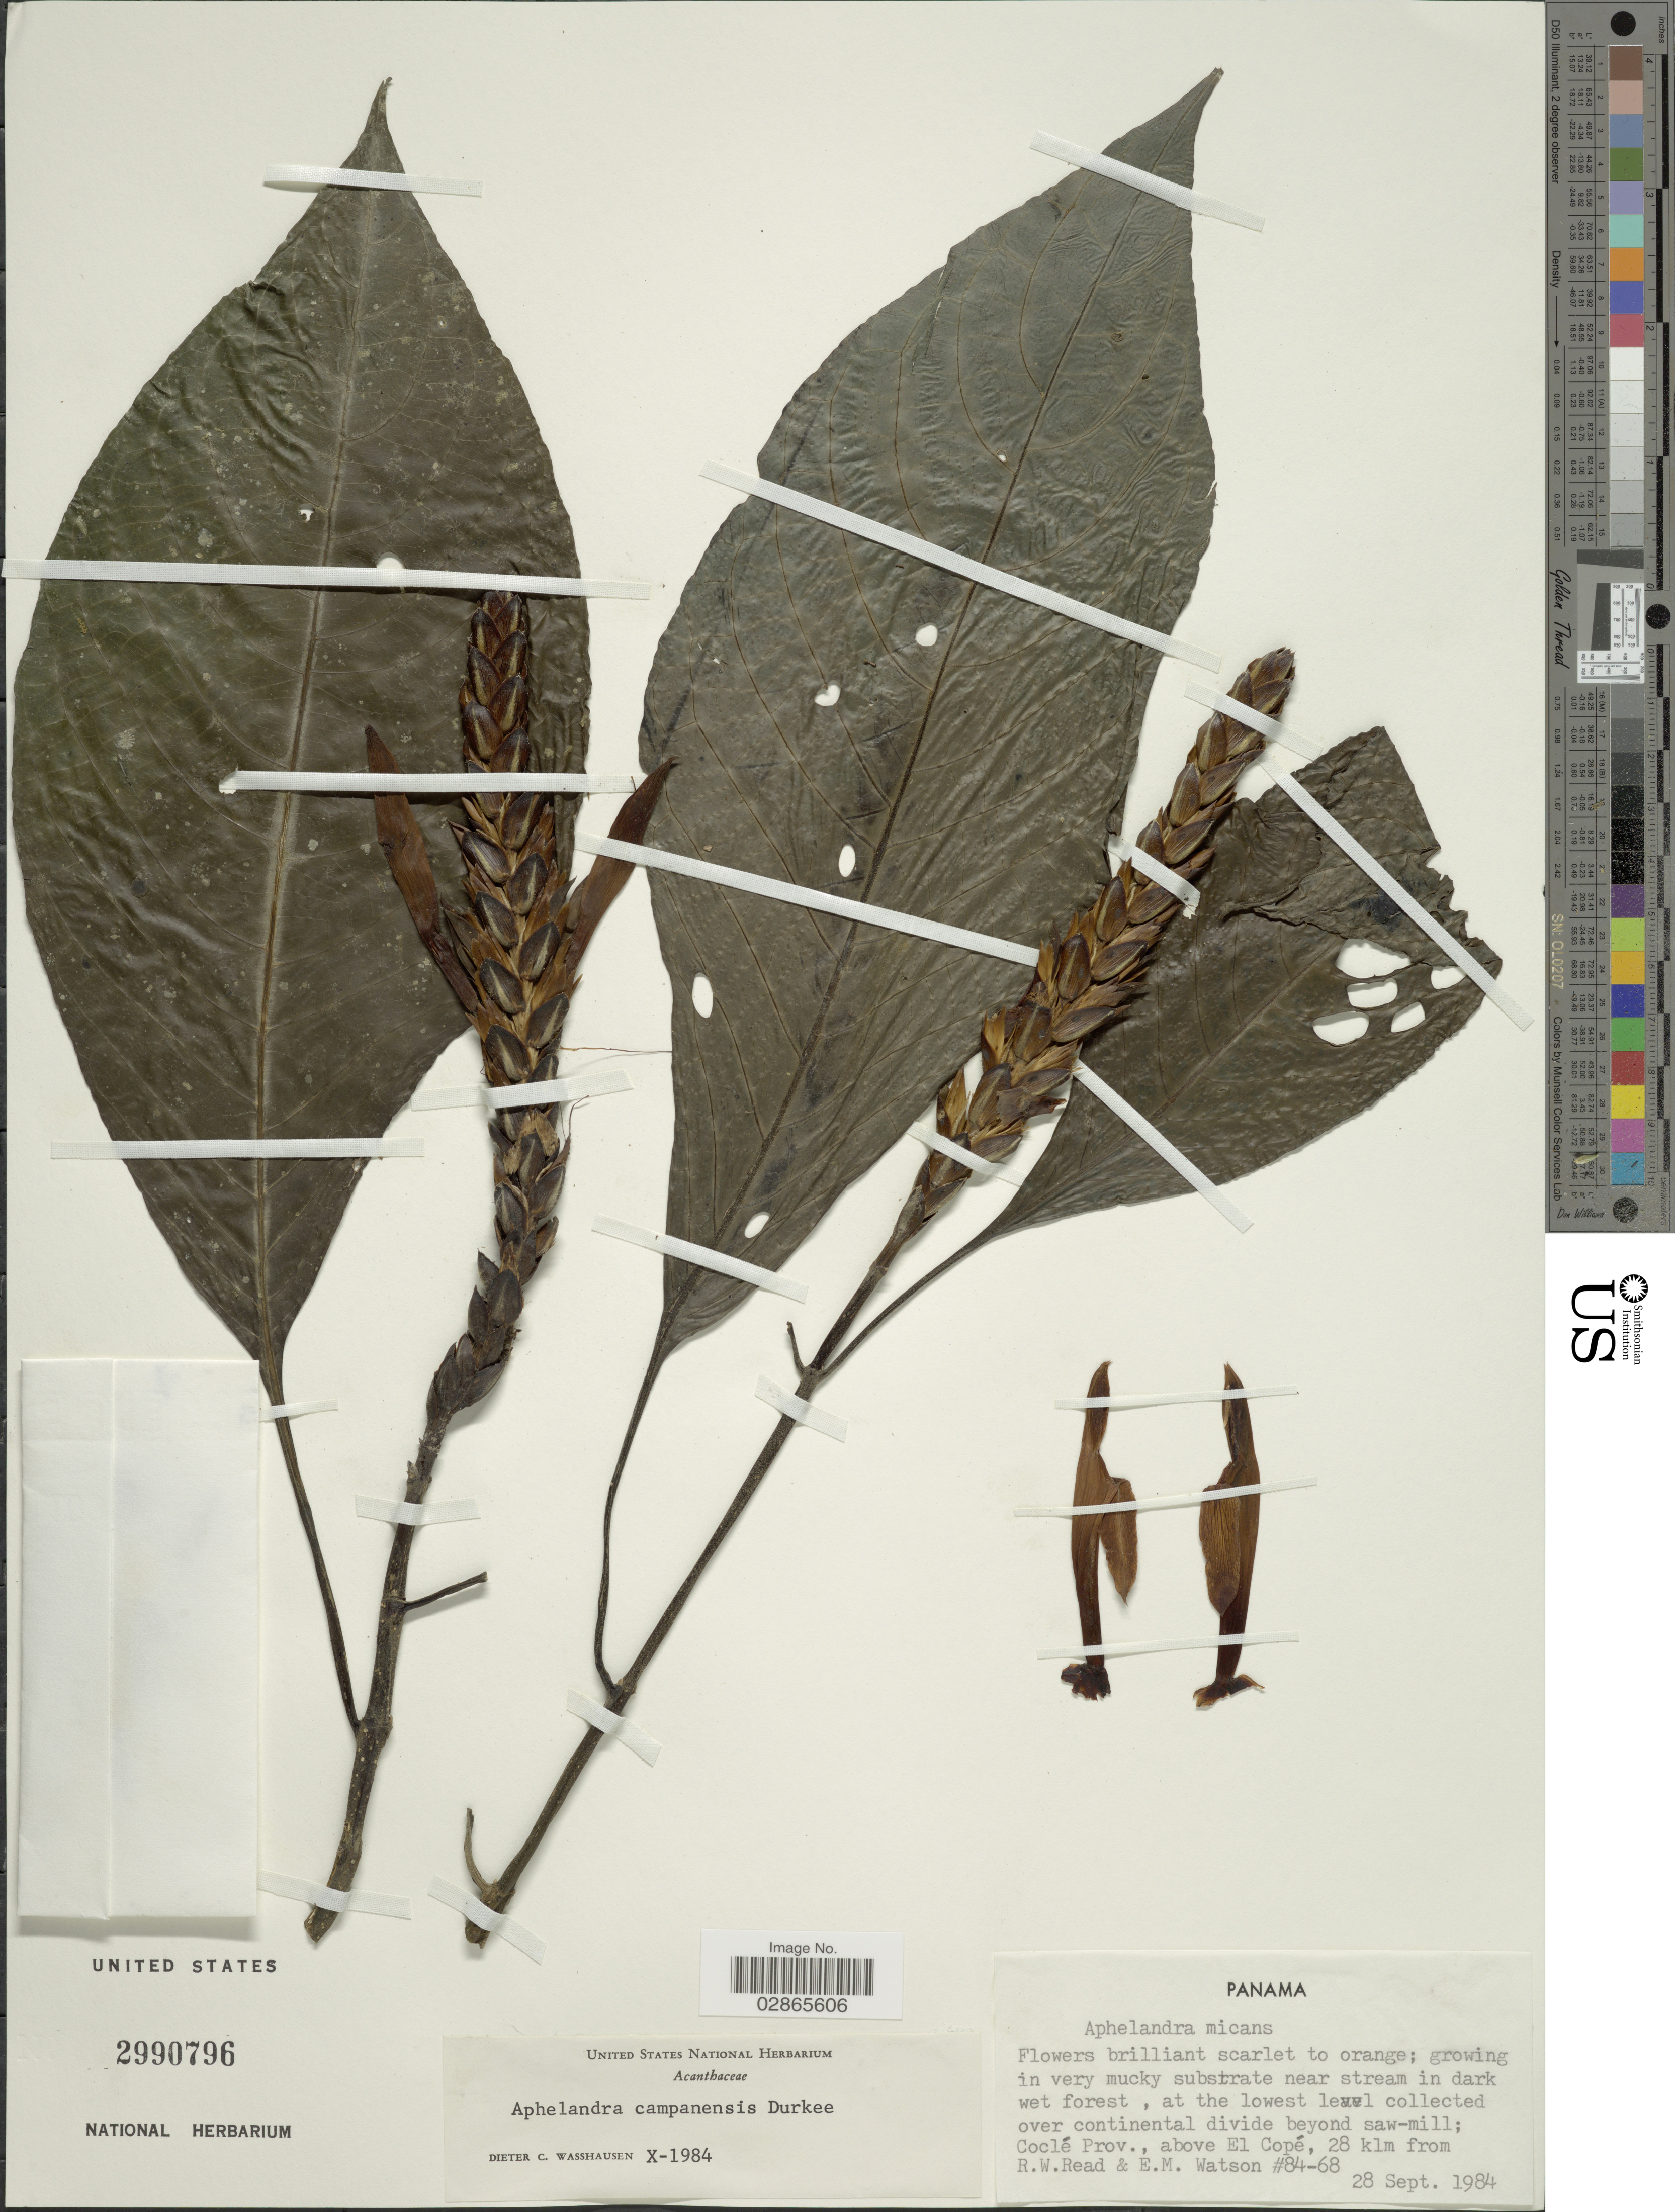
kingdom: Plantae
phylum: Tracheophyta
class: Magnoliopsida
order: Lamiales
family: Acanthaceae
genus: Aphelandra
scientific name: Aphelandra campanensis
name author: Durkee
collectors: R. W. Read & E. M. Watson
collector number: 84-68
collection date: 1984-09-28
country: Panama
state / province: Coclé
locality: Over continental divide beyond saw-mill; above El Copé, 28 klm from.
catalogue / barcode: US 2990796